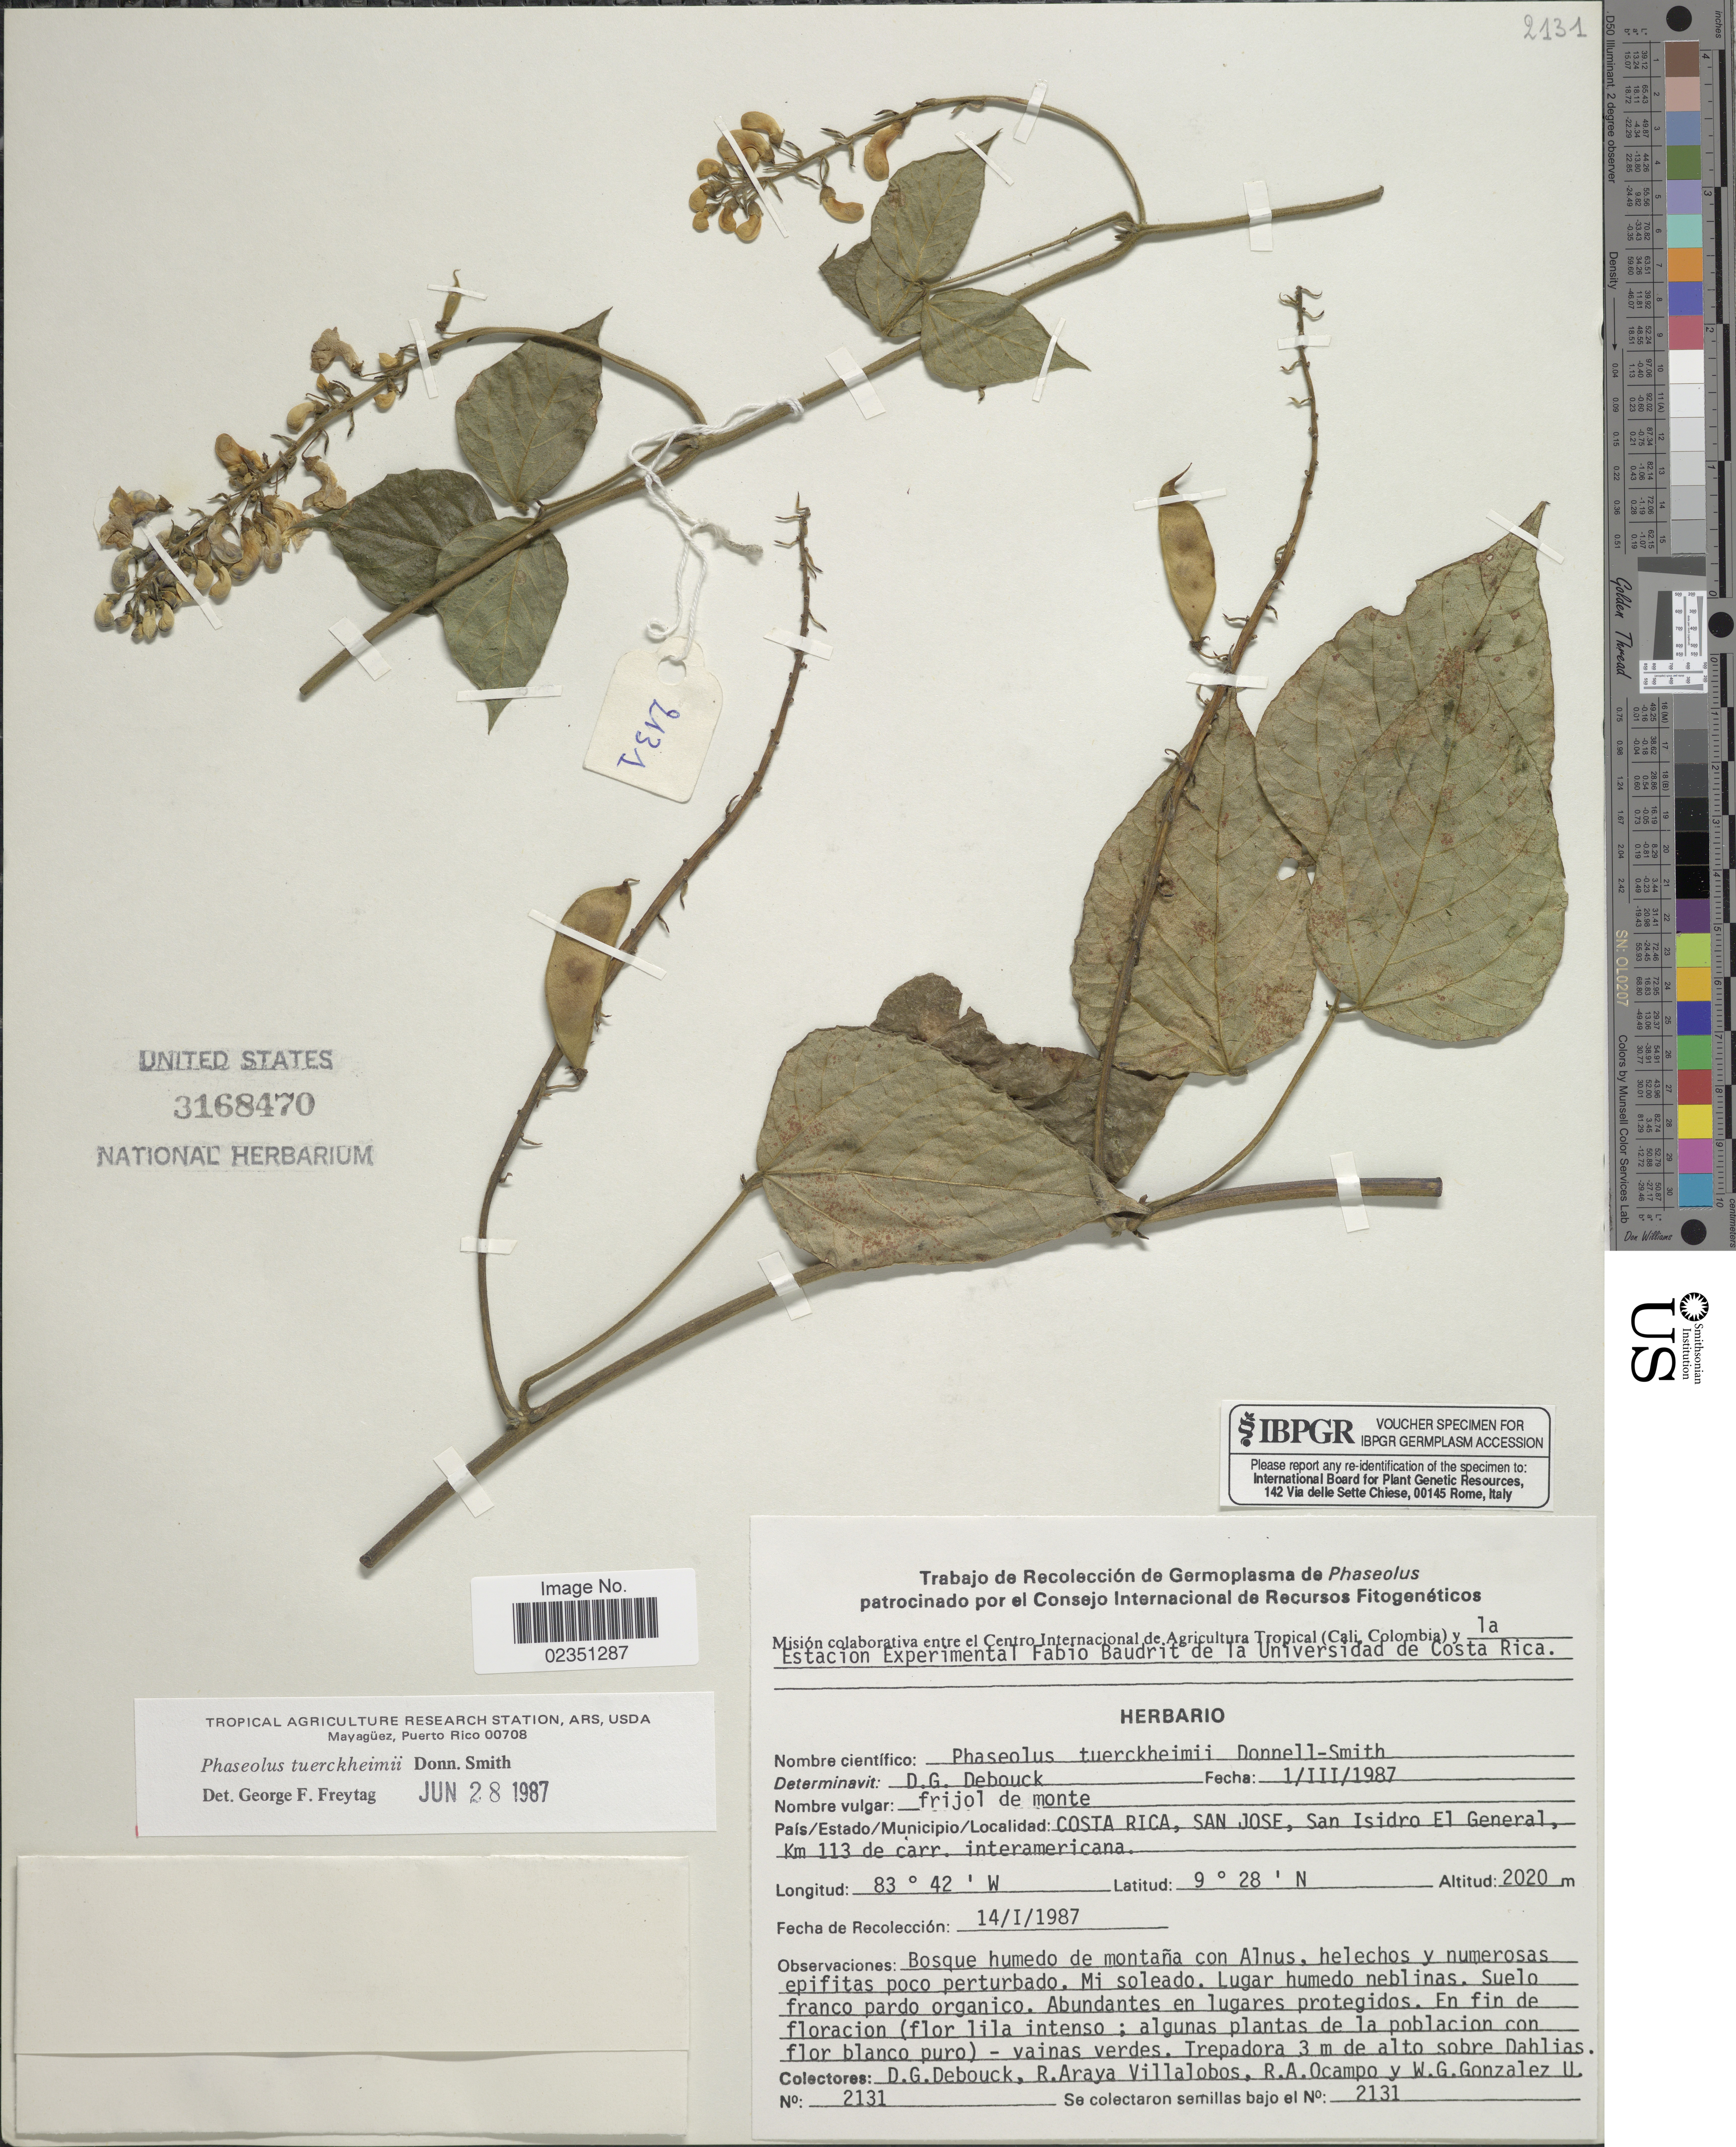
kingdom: Plantae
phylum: Tracheophyta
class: Magnoliopsida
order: Fabales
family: Fabaceae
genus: Phaseolus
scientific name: Phaseolus tuerckheimii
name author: Donn. Sm.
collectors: D. Debouck, R. Araya Villalobos, R. Ocampo & W. Gonzalez U.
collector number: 2131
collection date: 1987-01-14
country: Costa Rica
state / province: San José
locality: San Isidro El General, Km 113 de carr. interamericana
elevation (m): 2020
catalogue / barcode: US 3168470